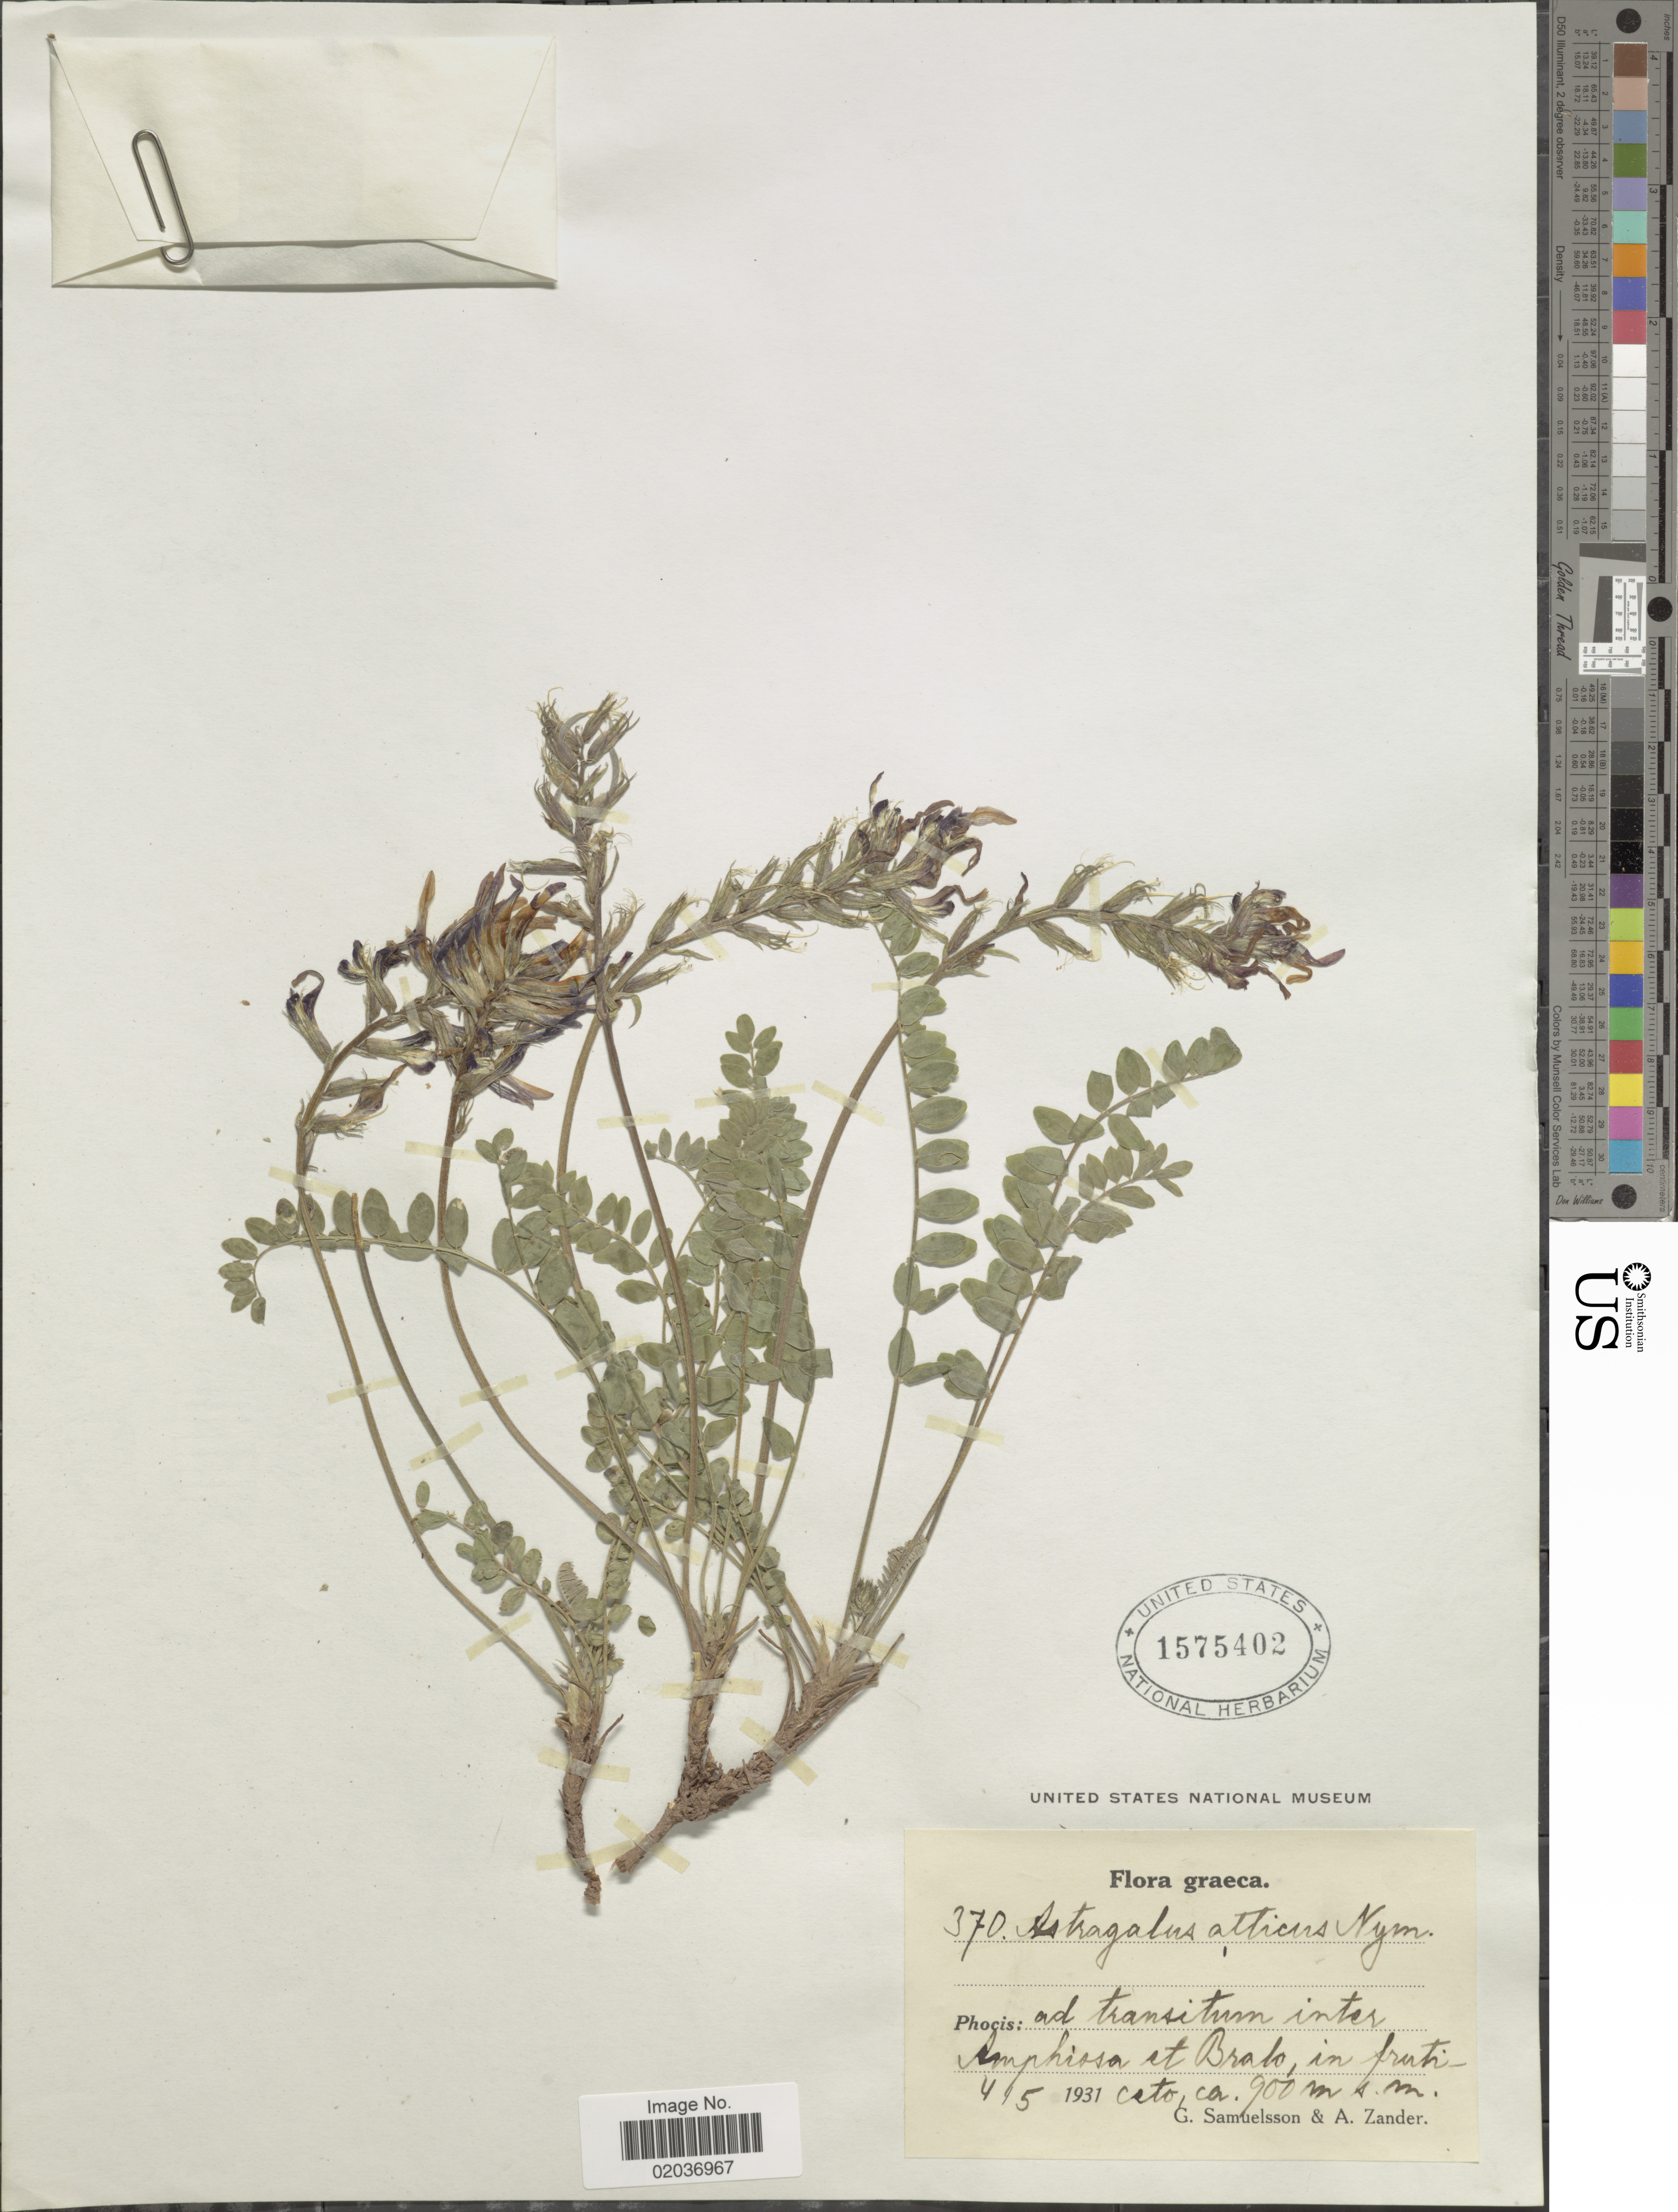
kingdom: Plantae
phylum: Tracheophyta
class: Magnoliopsida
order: Fabales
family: Fabaceae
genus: Astragalus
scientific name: Astragalus atticus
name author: Nyman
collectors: G. Samuelsson & A. Zander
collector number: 370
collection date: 1931-05-04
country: Greece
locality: Inter Amphissa et Bralo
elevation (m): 900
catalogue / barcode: US 1575402